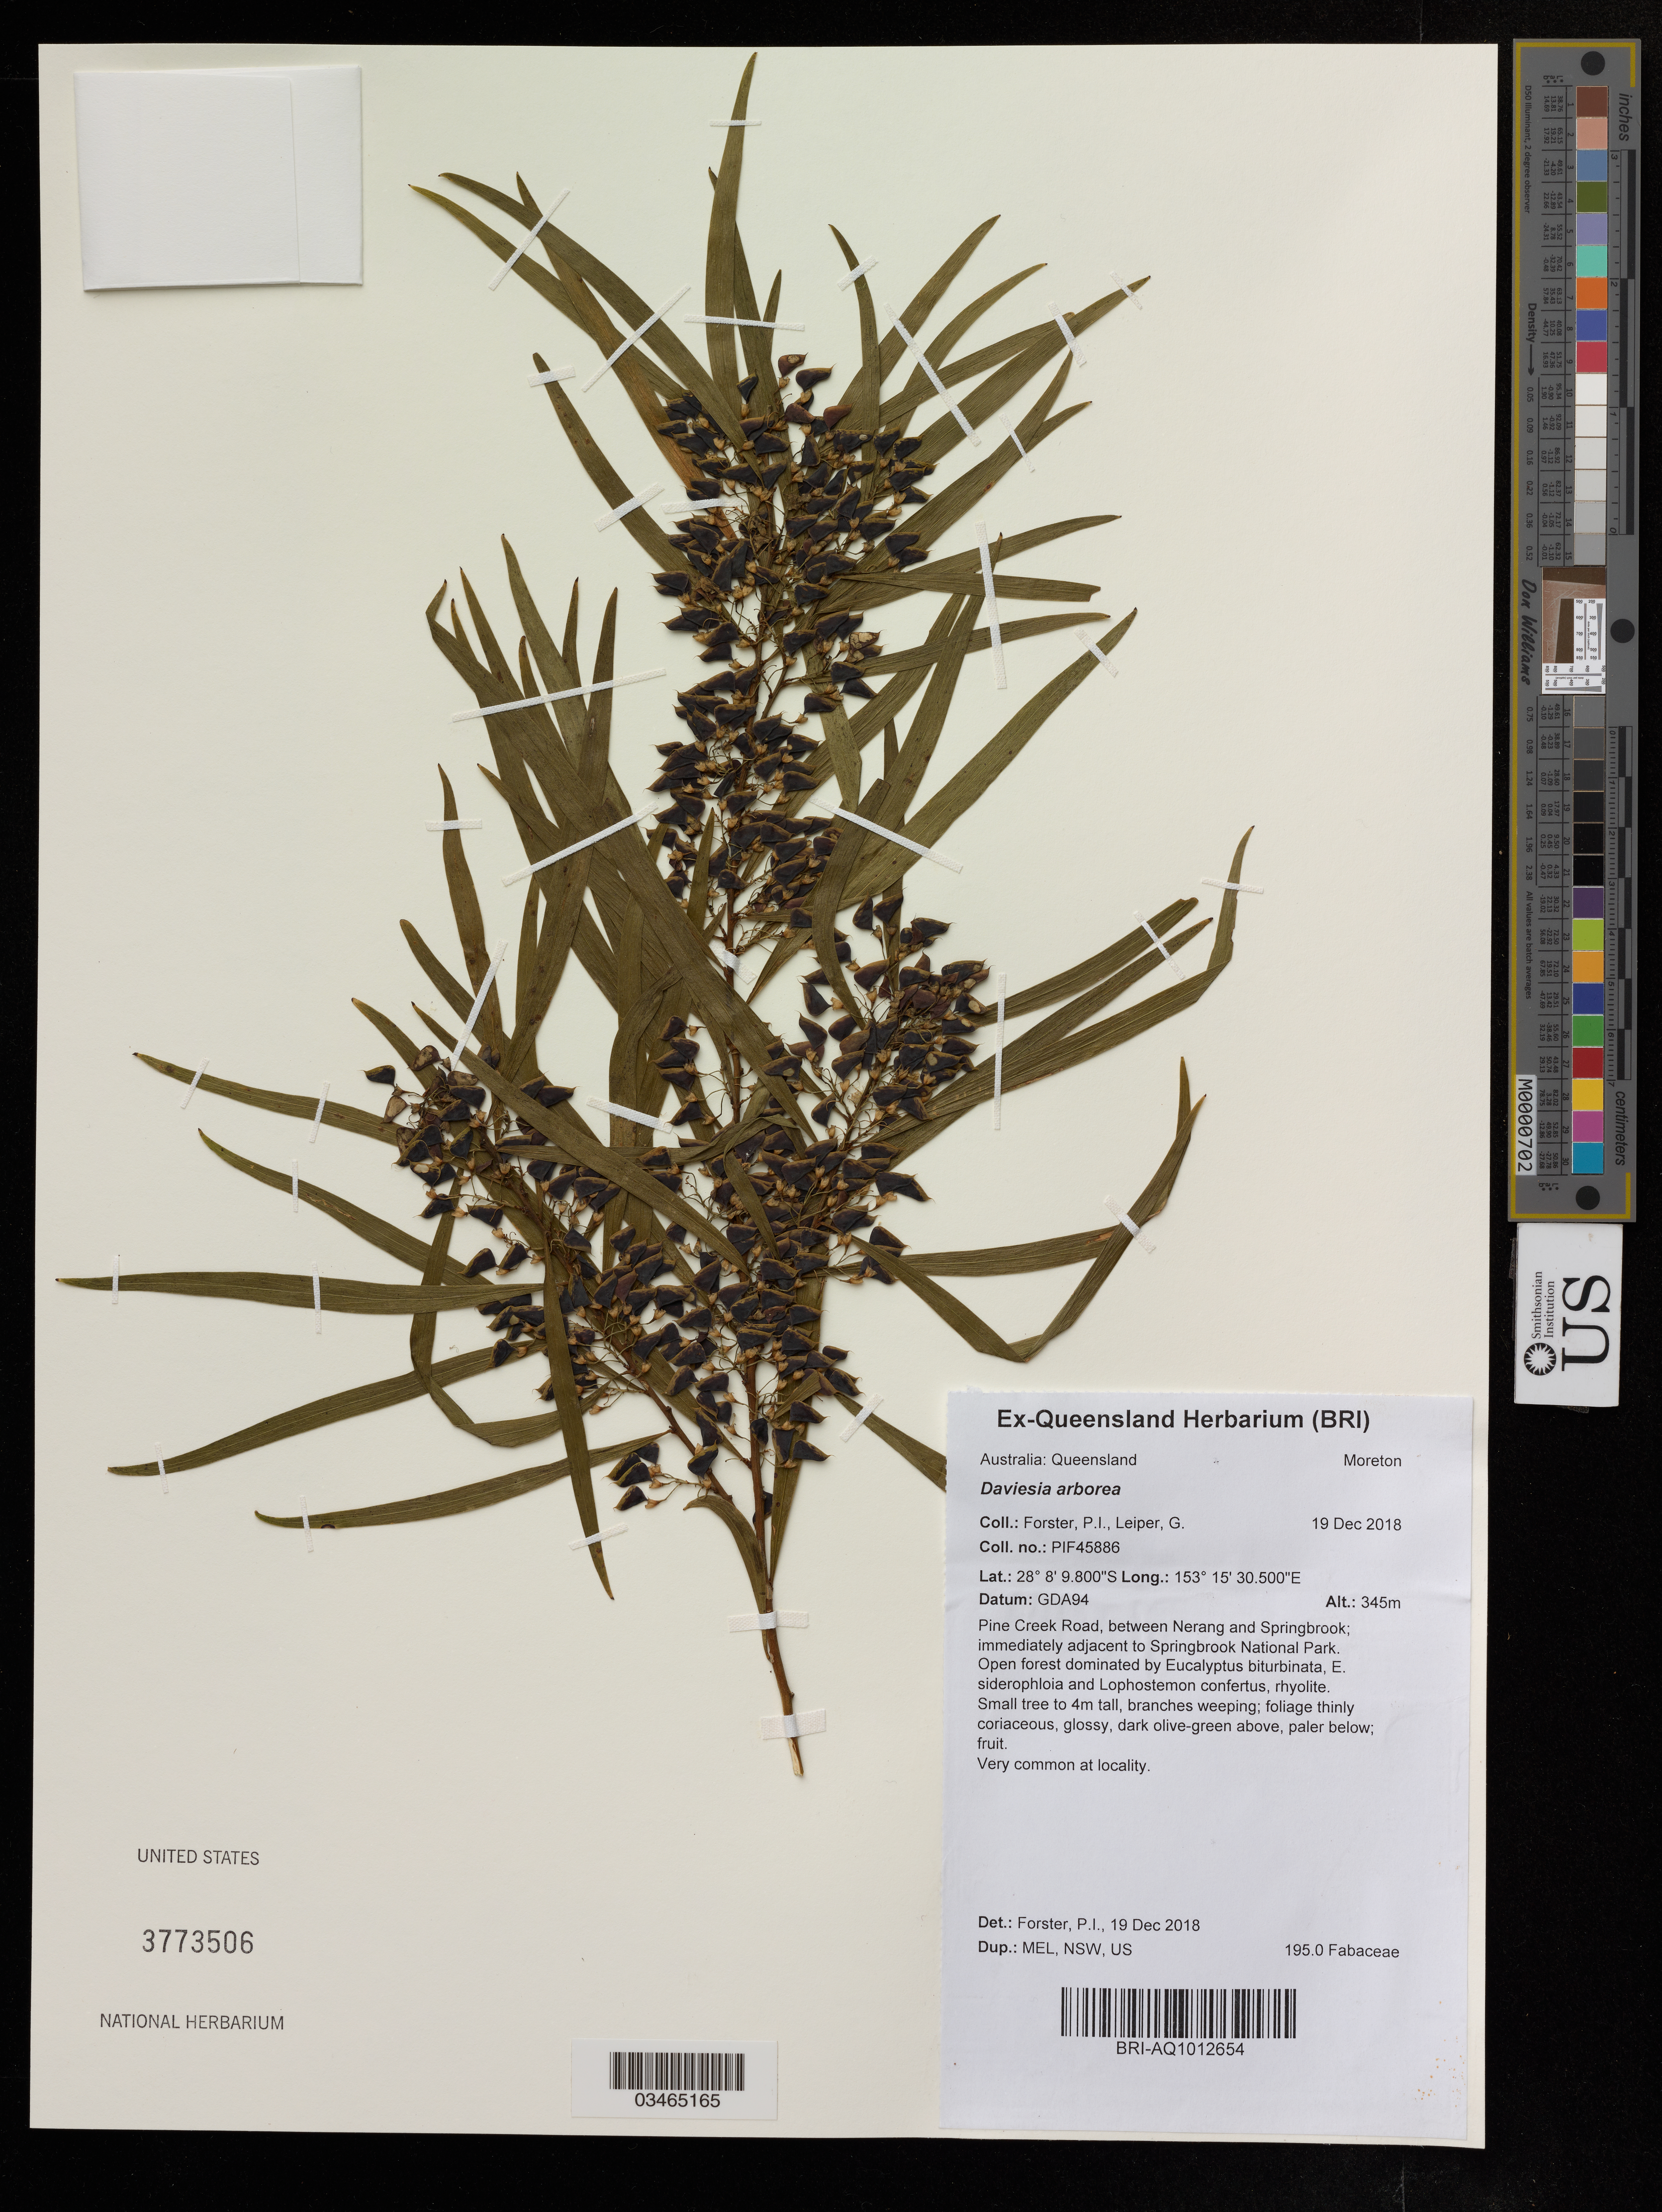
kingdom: Plantae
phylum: Tracheophyta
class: Magnoliopsida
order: Fabales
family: Fabaceae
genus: Daviesia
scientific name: Daviesia arborea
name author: W. Hill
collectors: P. Forster & G. Leiper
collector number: PIF45886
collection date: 2018-12-19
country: Australia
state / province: Queensland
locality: Moreton. Pine Creek Road, between Nerang and Springbrook.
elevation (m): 345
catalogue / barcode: US 3773506